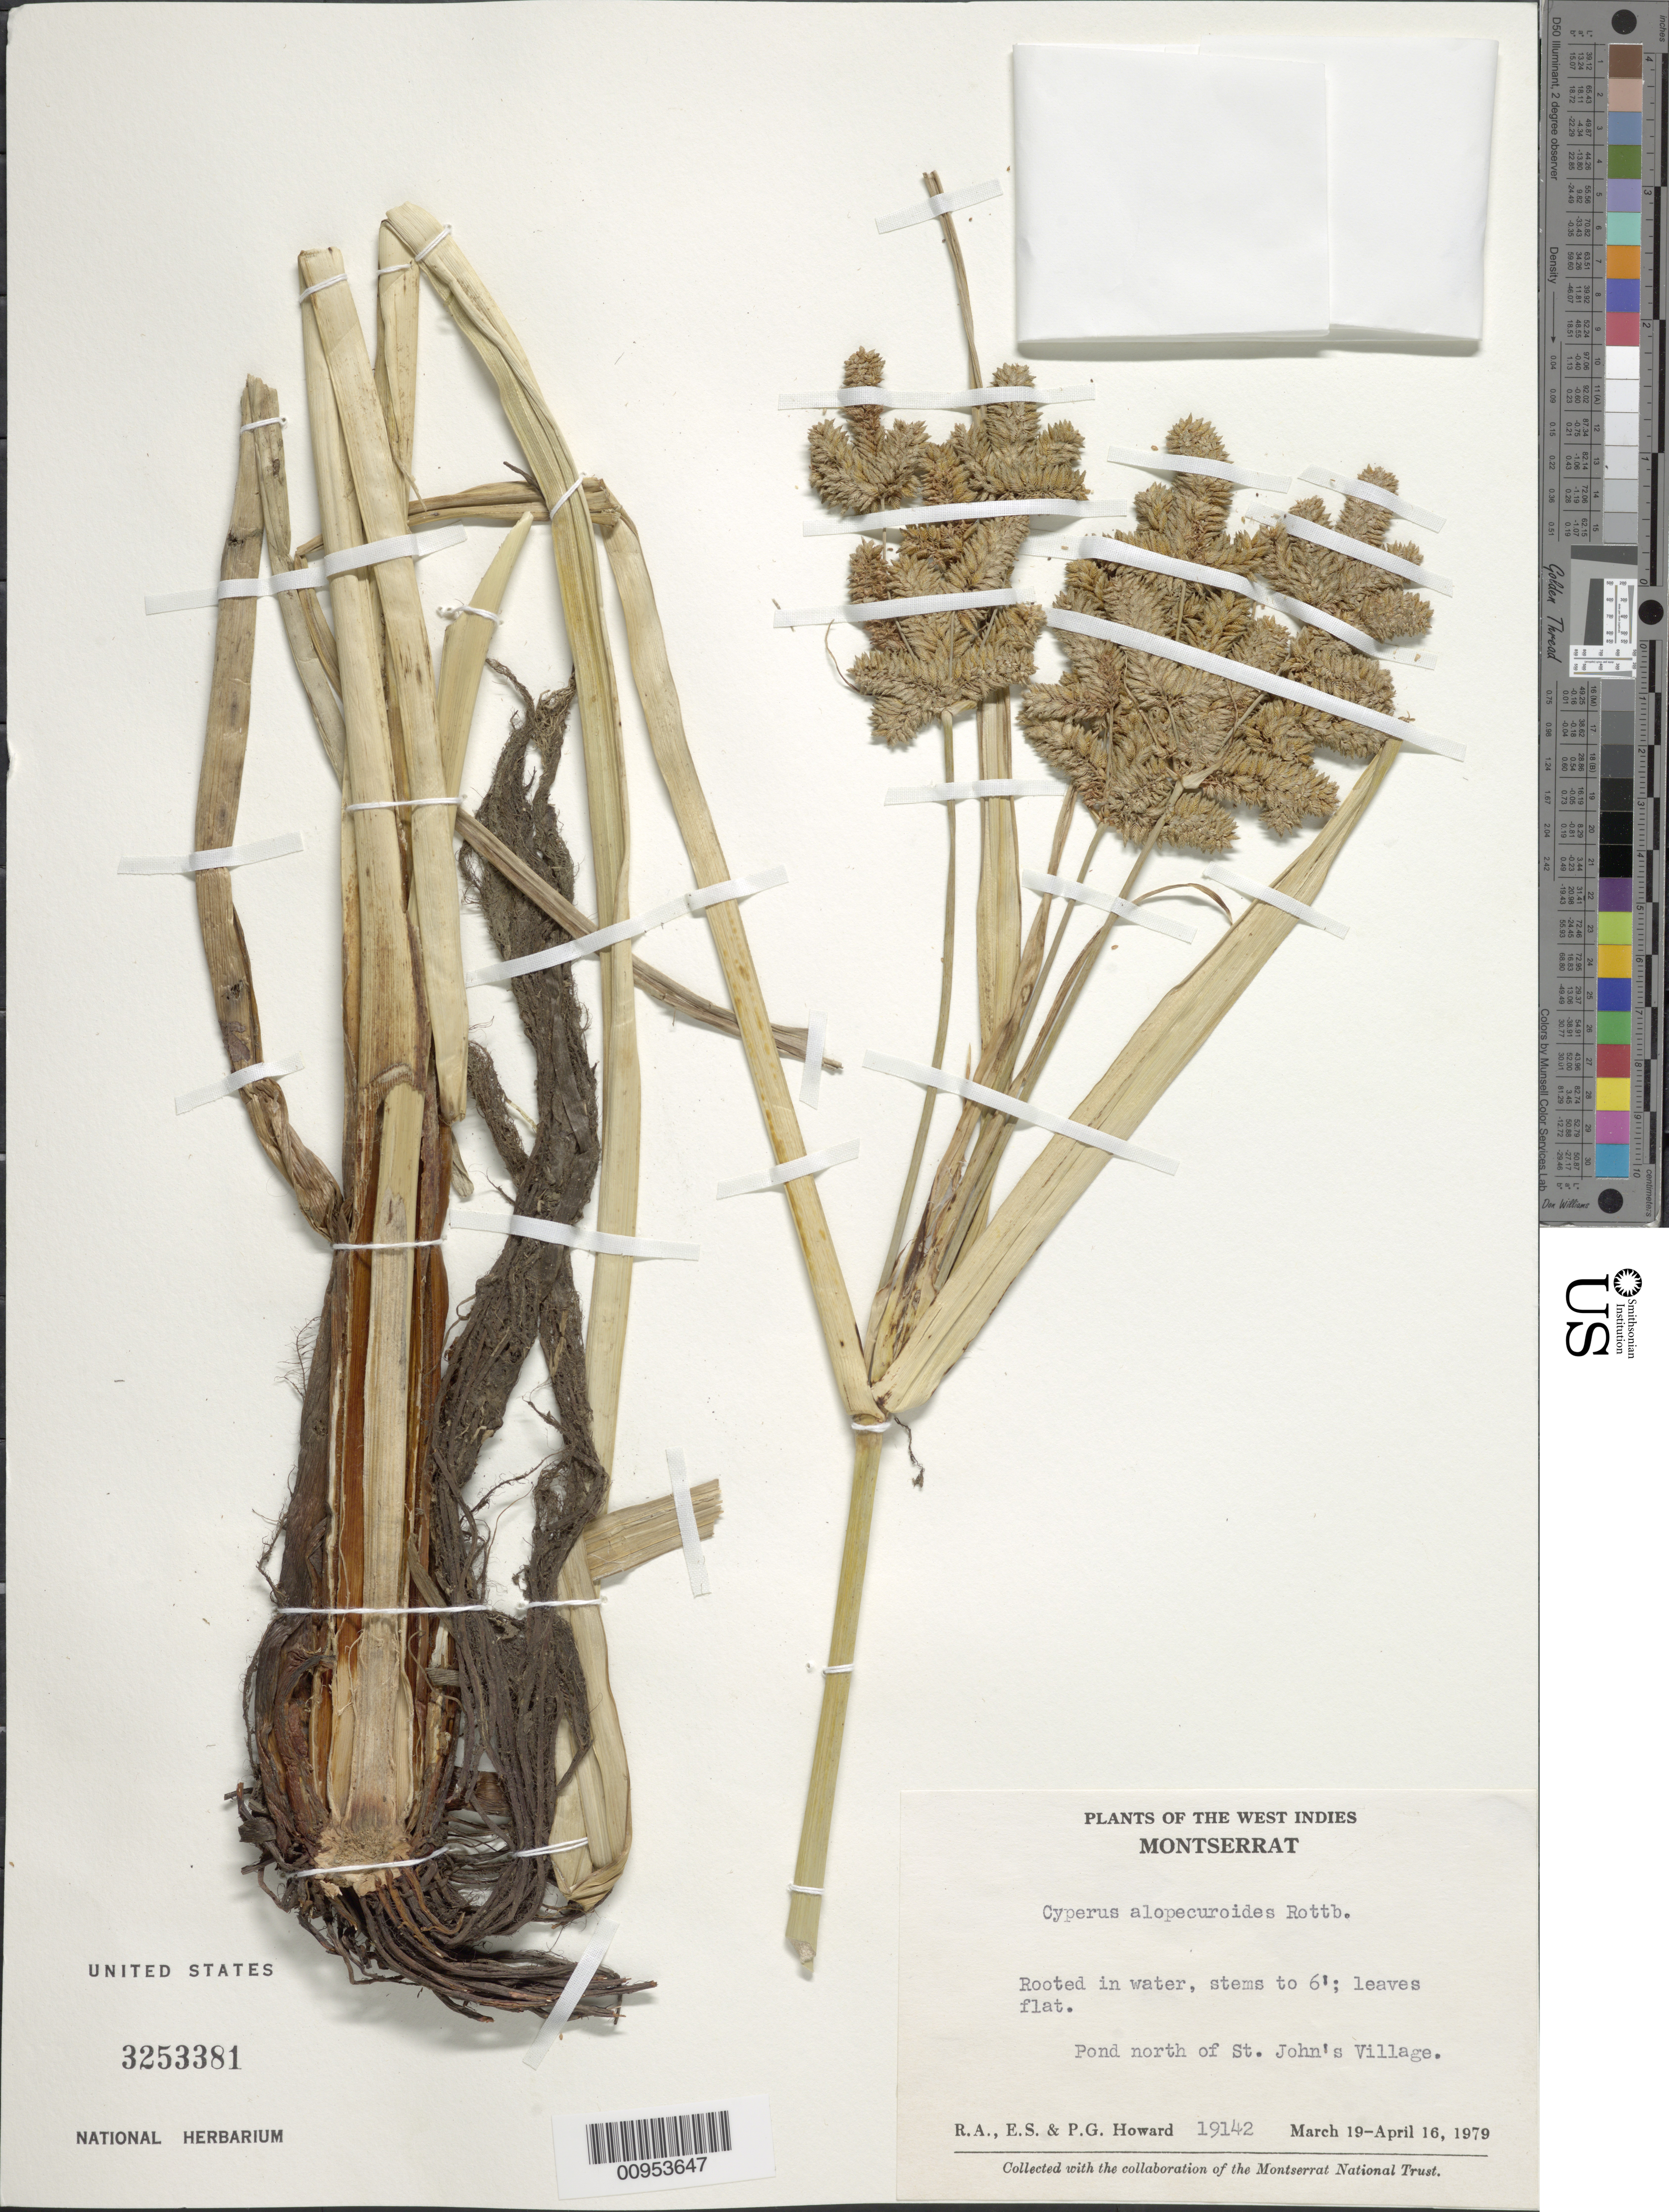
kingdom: Plantae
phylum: Tracheophyta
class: Liliopsida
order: Poales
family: Cyperaceae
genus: Cyperus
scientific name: Cyperus alopecuroides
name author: Rottb.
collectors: R. A. Howard, E. S. Howard & P. Howard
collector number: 19142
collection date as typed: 19 Mar 1979 to 16 Apr 1979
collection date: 1979-03-19/1979-04-16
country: Montserrat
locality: Pond N of St. John's Village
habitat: Pond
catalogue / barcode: US 3253381